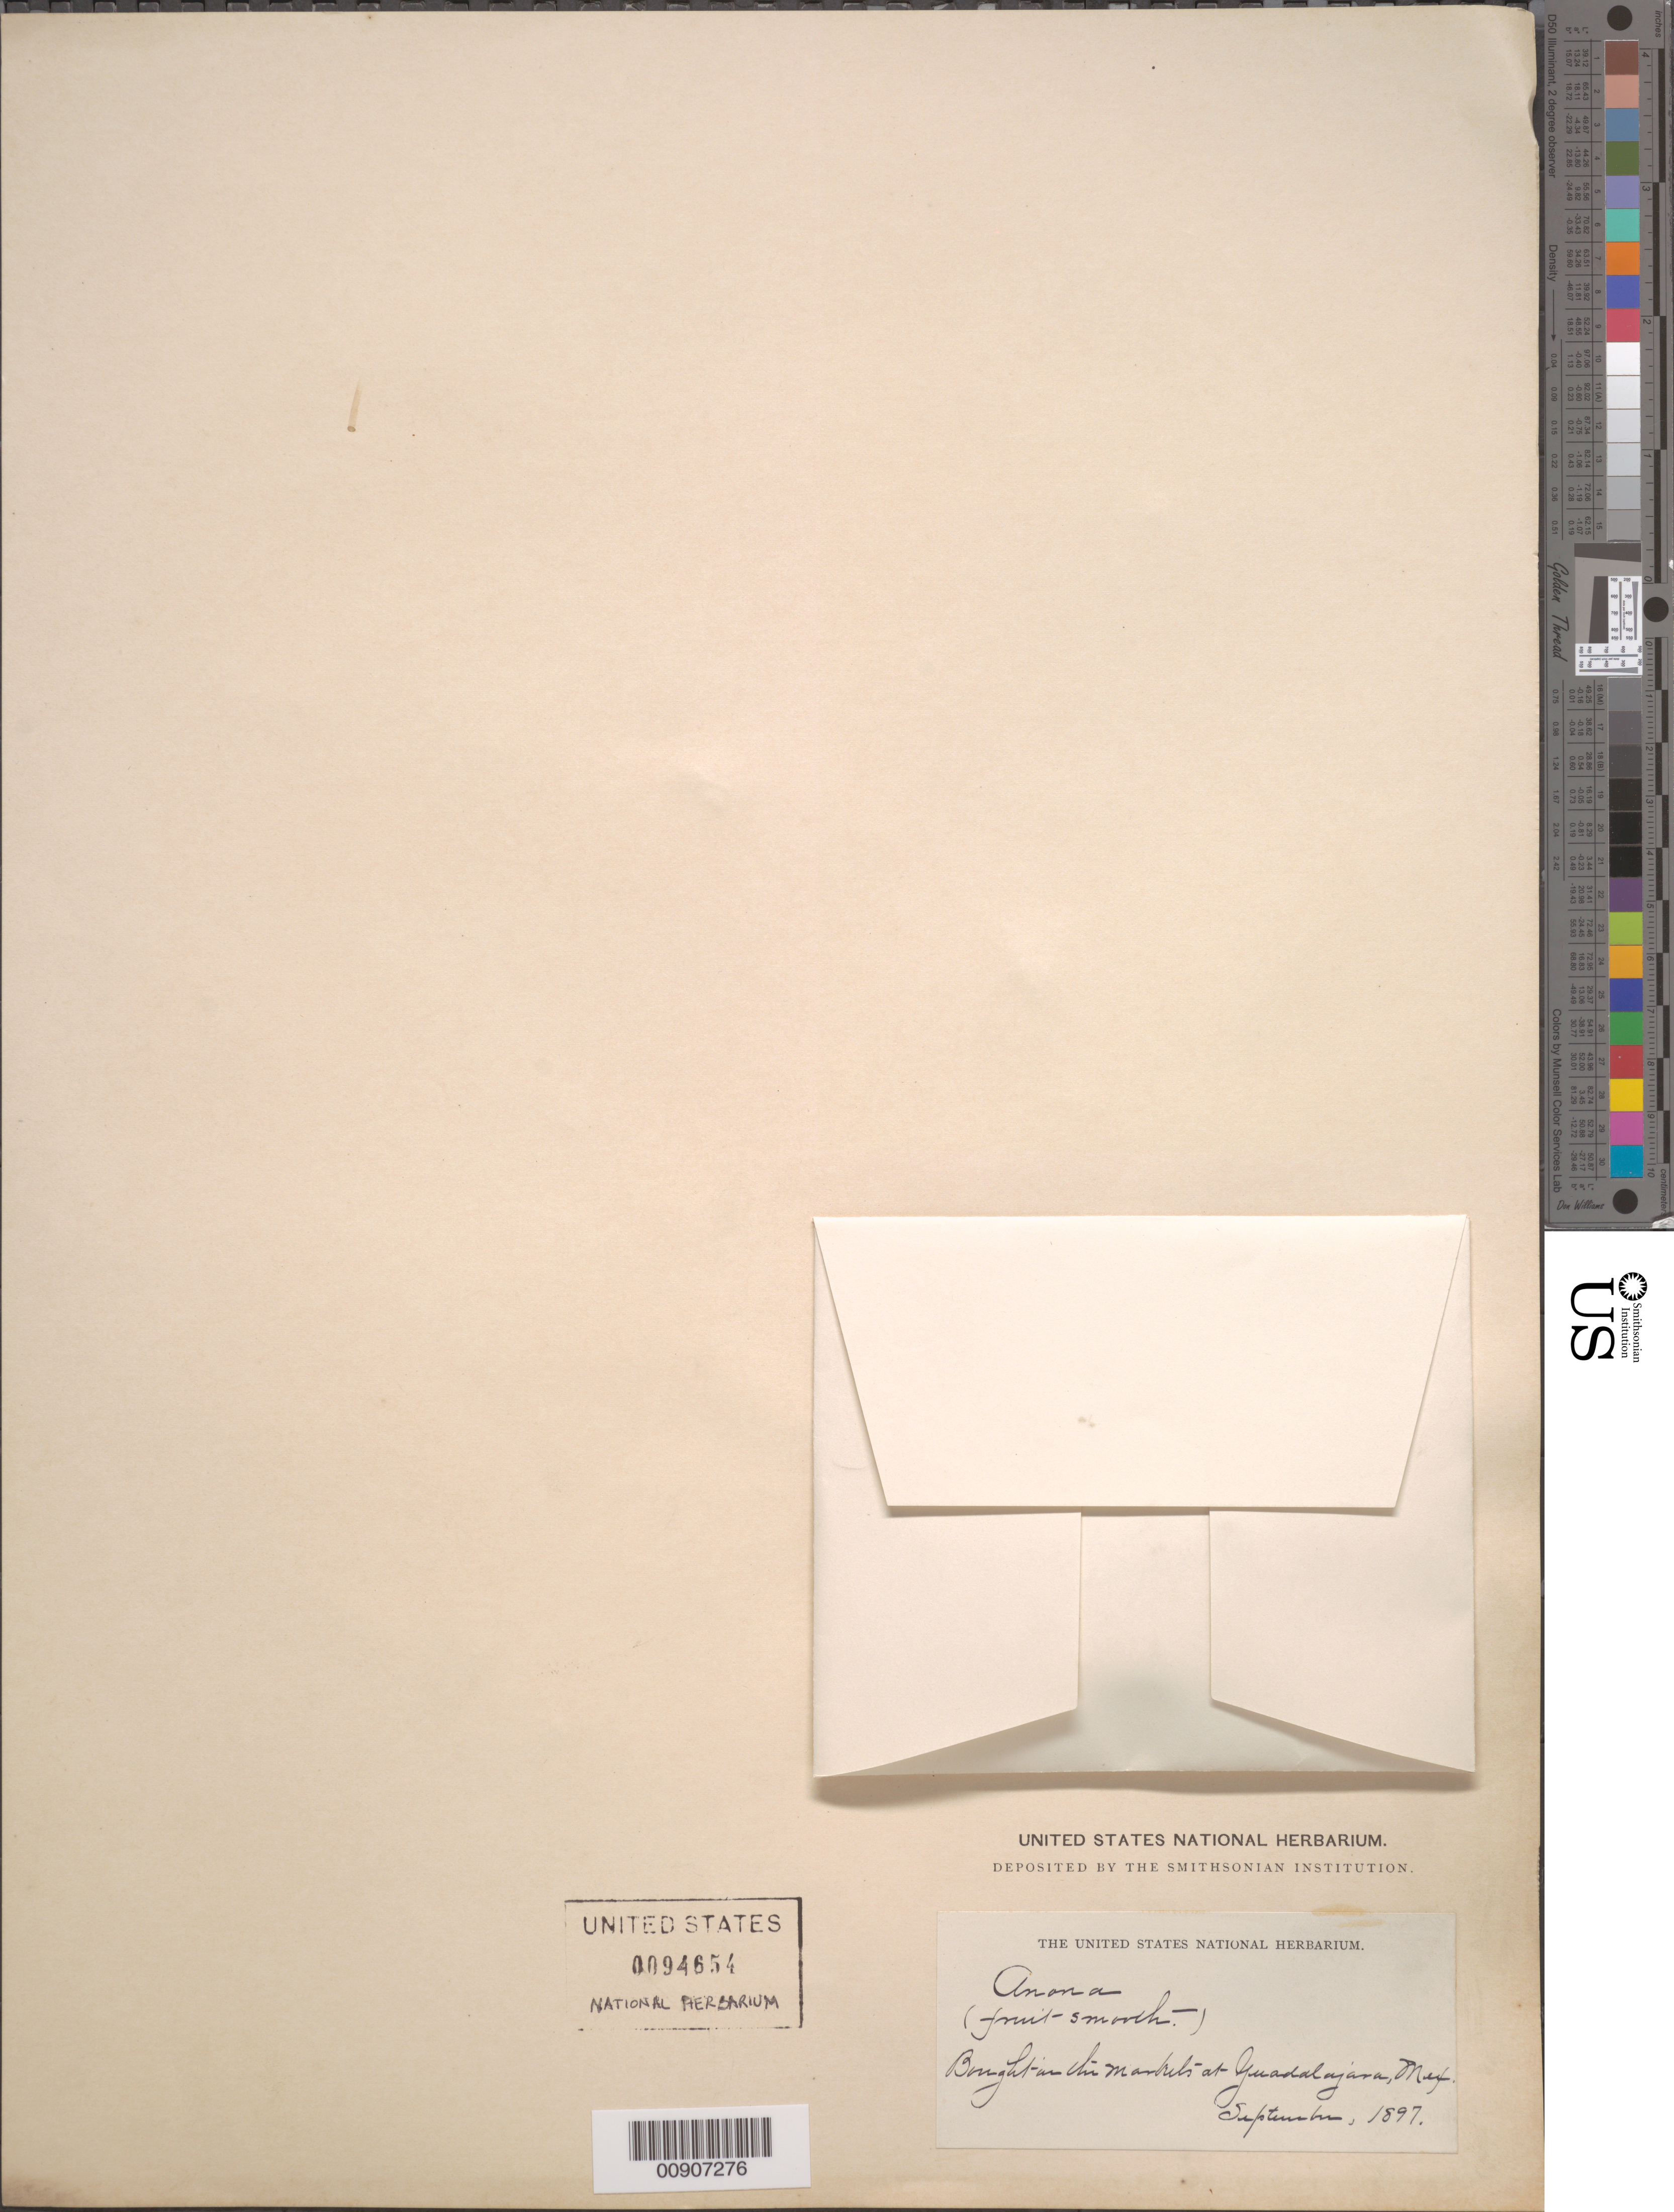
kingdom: Plantae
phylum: Tracheophyta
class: Magnoliopsida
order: Magnoliales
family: Annonaceae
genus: Annona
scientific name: Annona sp.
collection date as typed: Sep 1897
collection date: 1897-09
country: Mexico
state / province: Jalisco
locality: Guadalajara, Jalisco. (Bought at the markets)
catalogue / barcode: US 94654